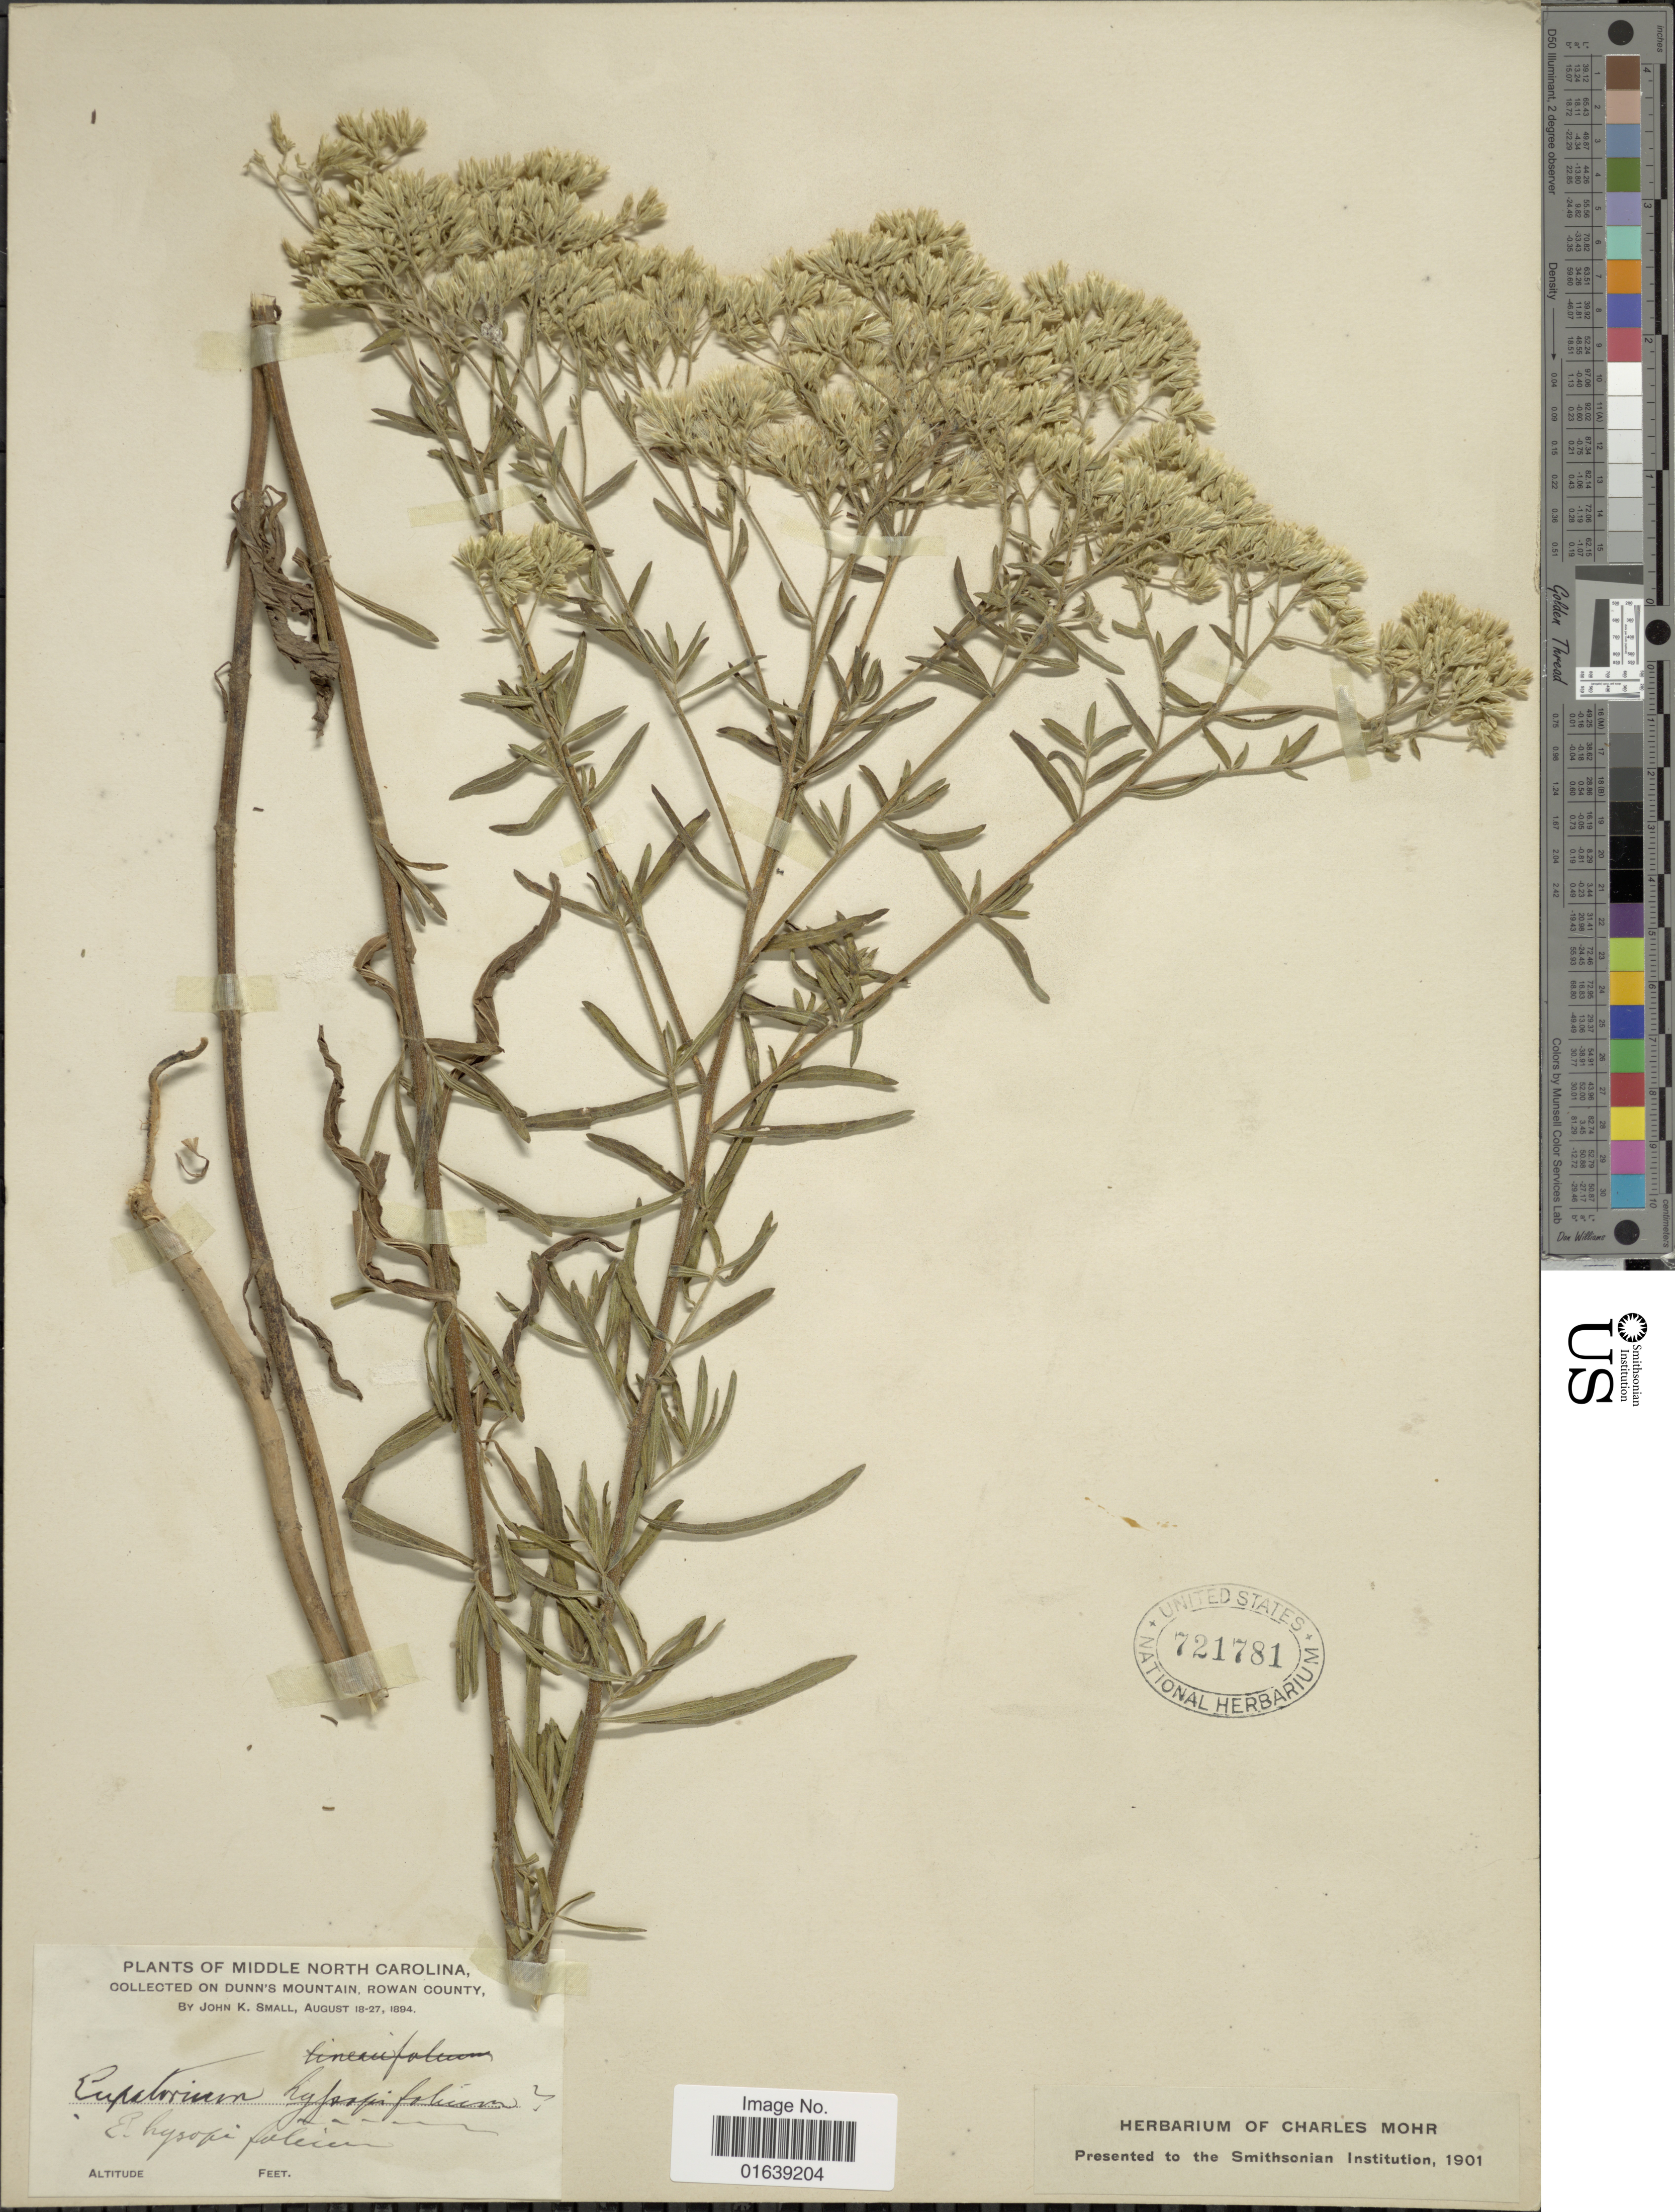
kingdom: Plantae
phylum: Tracheophyta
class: Magnoliopsida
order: Asterales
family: Asteraceae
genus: Eupatorium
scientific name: Eupatorium hyssopifolium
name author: L.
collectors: J. K. Small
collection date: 1894-08-18/1894-08-27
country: United States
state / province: North Carolina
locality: Middle North Carolina. on Dunn's Mountain, Rowan County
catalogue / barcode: US 721781